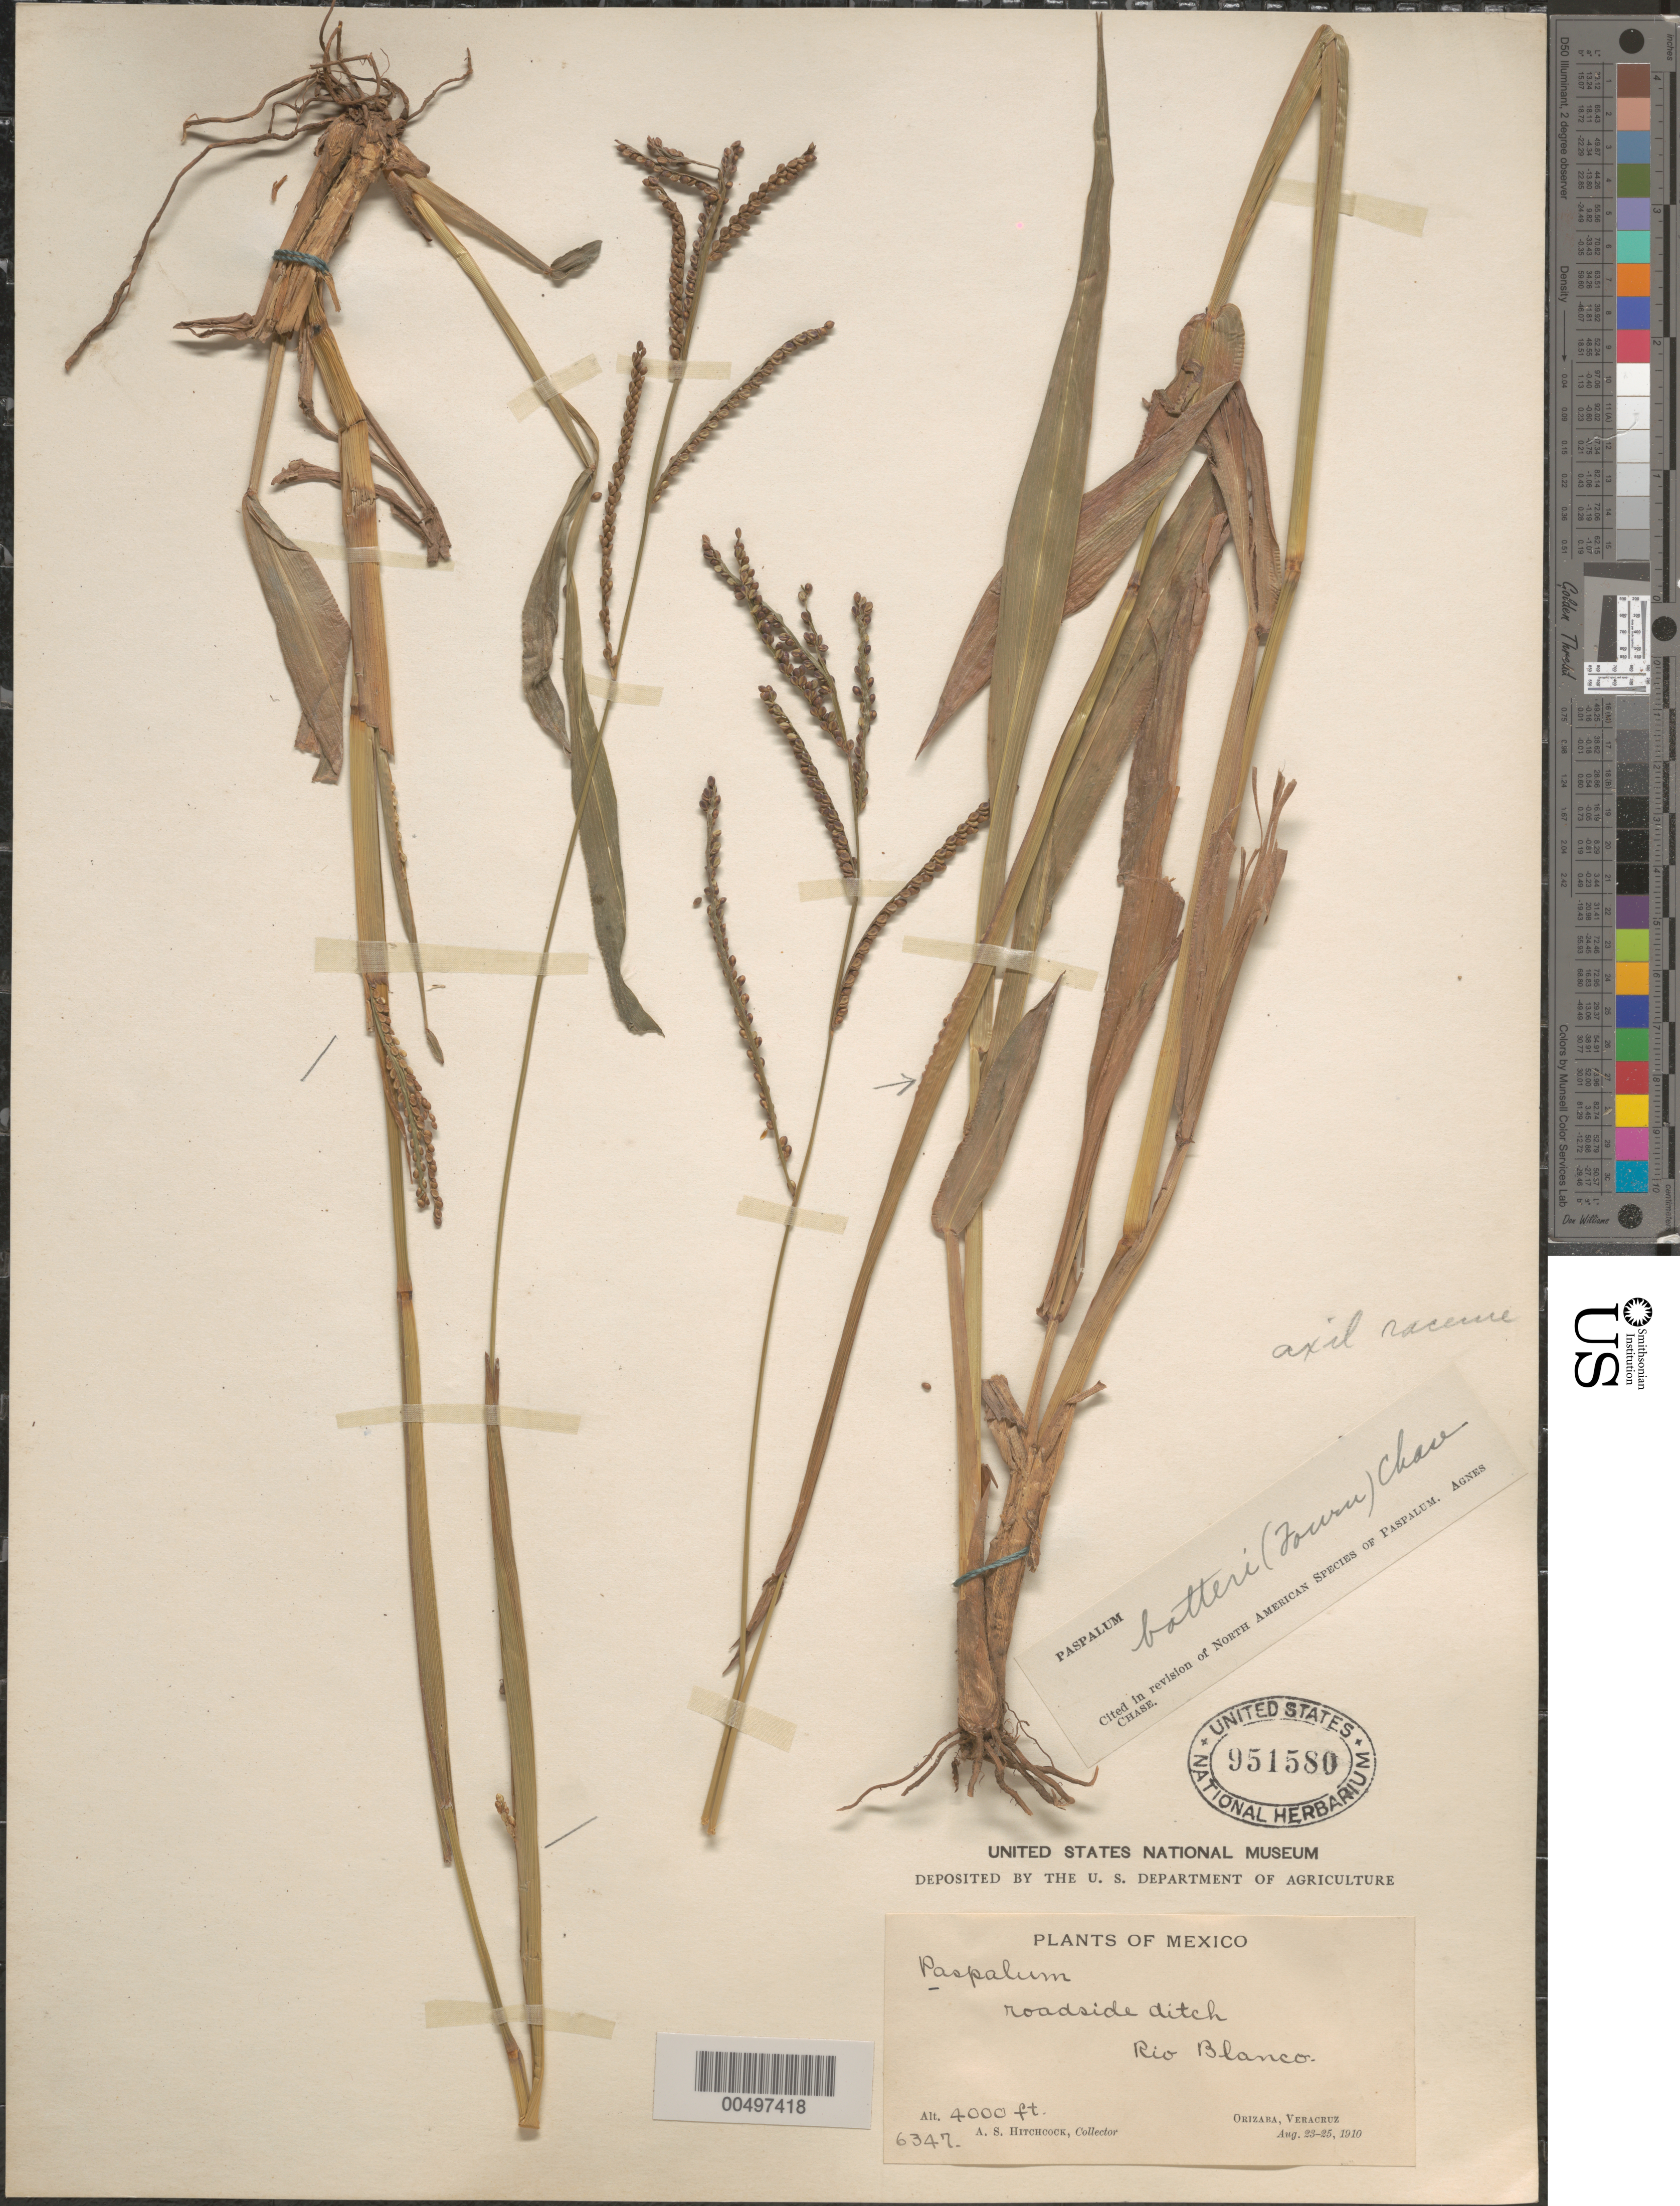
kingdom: Plantae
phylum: Tracheophyta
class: Liliopsida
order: Poales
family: Poaceae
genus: Paspalum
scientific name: Paspalum botteri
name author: (E. Fourn.) Chase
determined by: Chase, [M.] Agnes, (US)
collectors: A. S. Hitchcock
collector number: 6347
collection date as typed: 23 Aug 1910 to 25 Aug 1910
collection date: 1910-08-23/1910-08-25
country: Mexico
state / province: Veracruz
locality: Rio Blanco, Orizaba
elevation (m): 1219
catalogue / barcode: US 951580